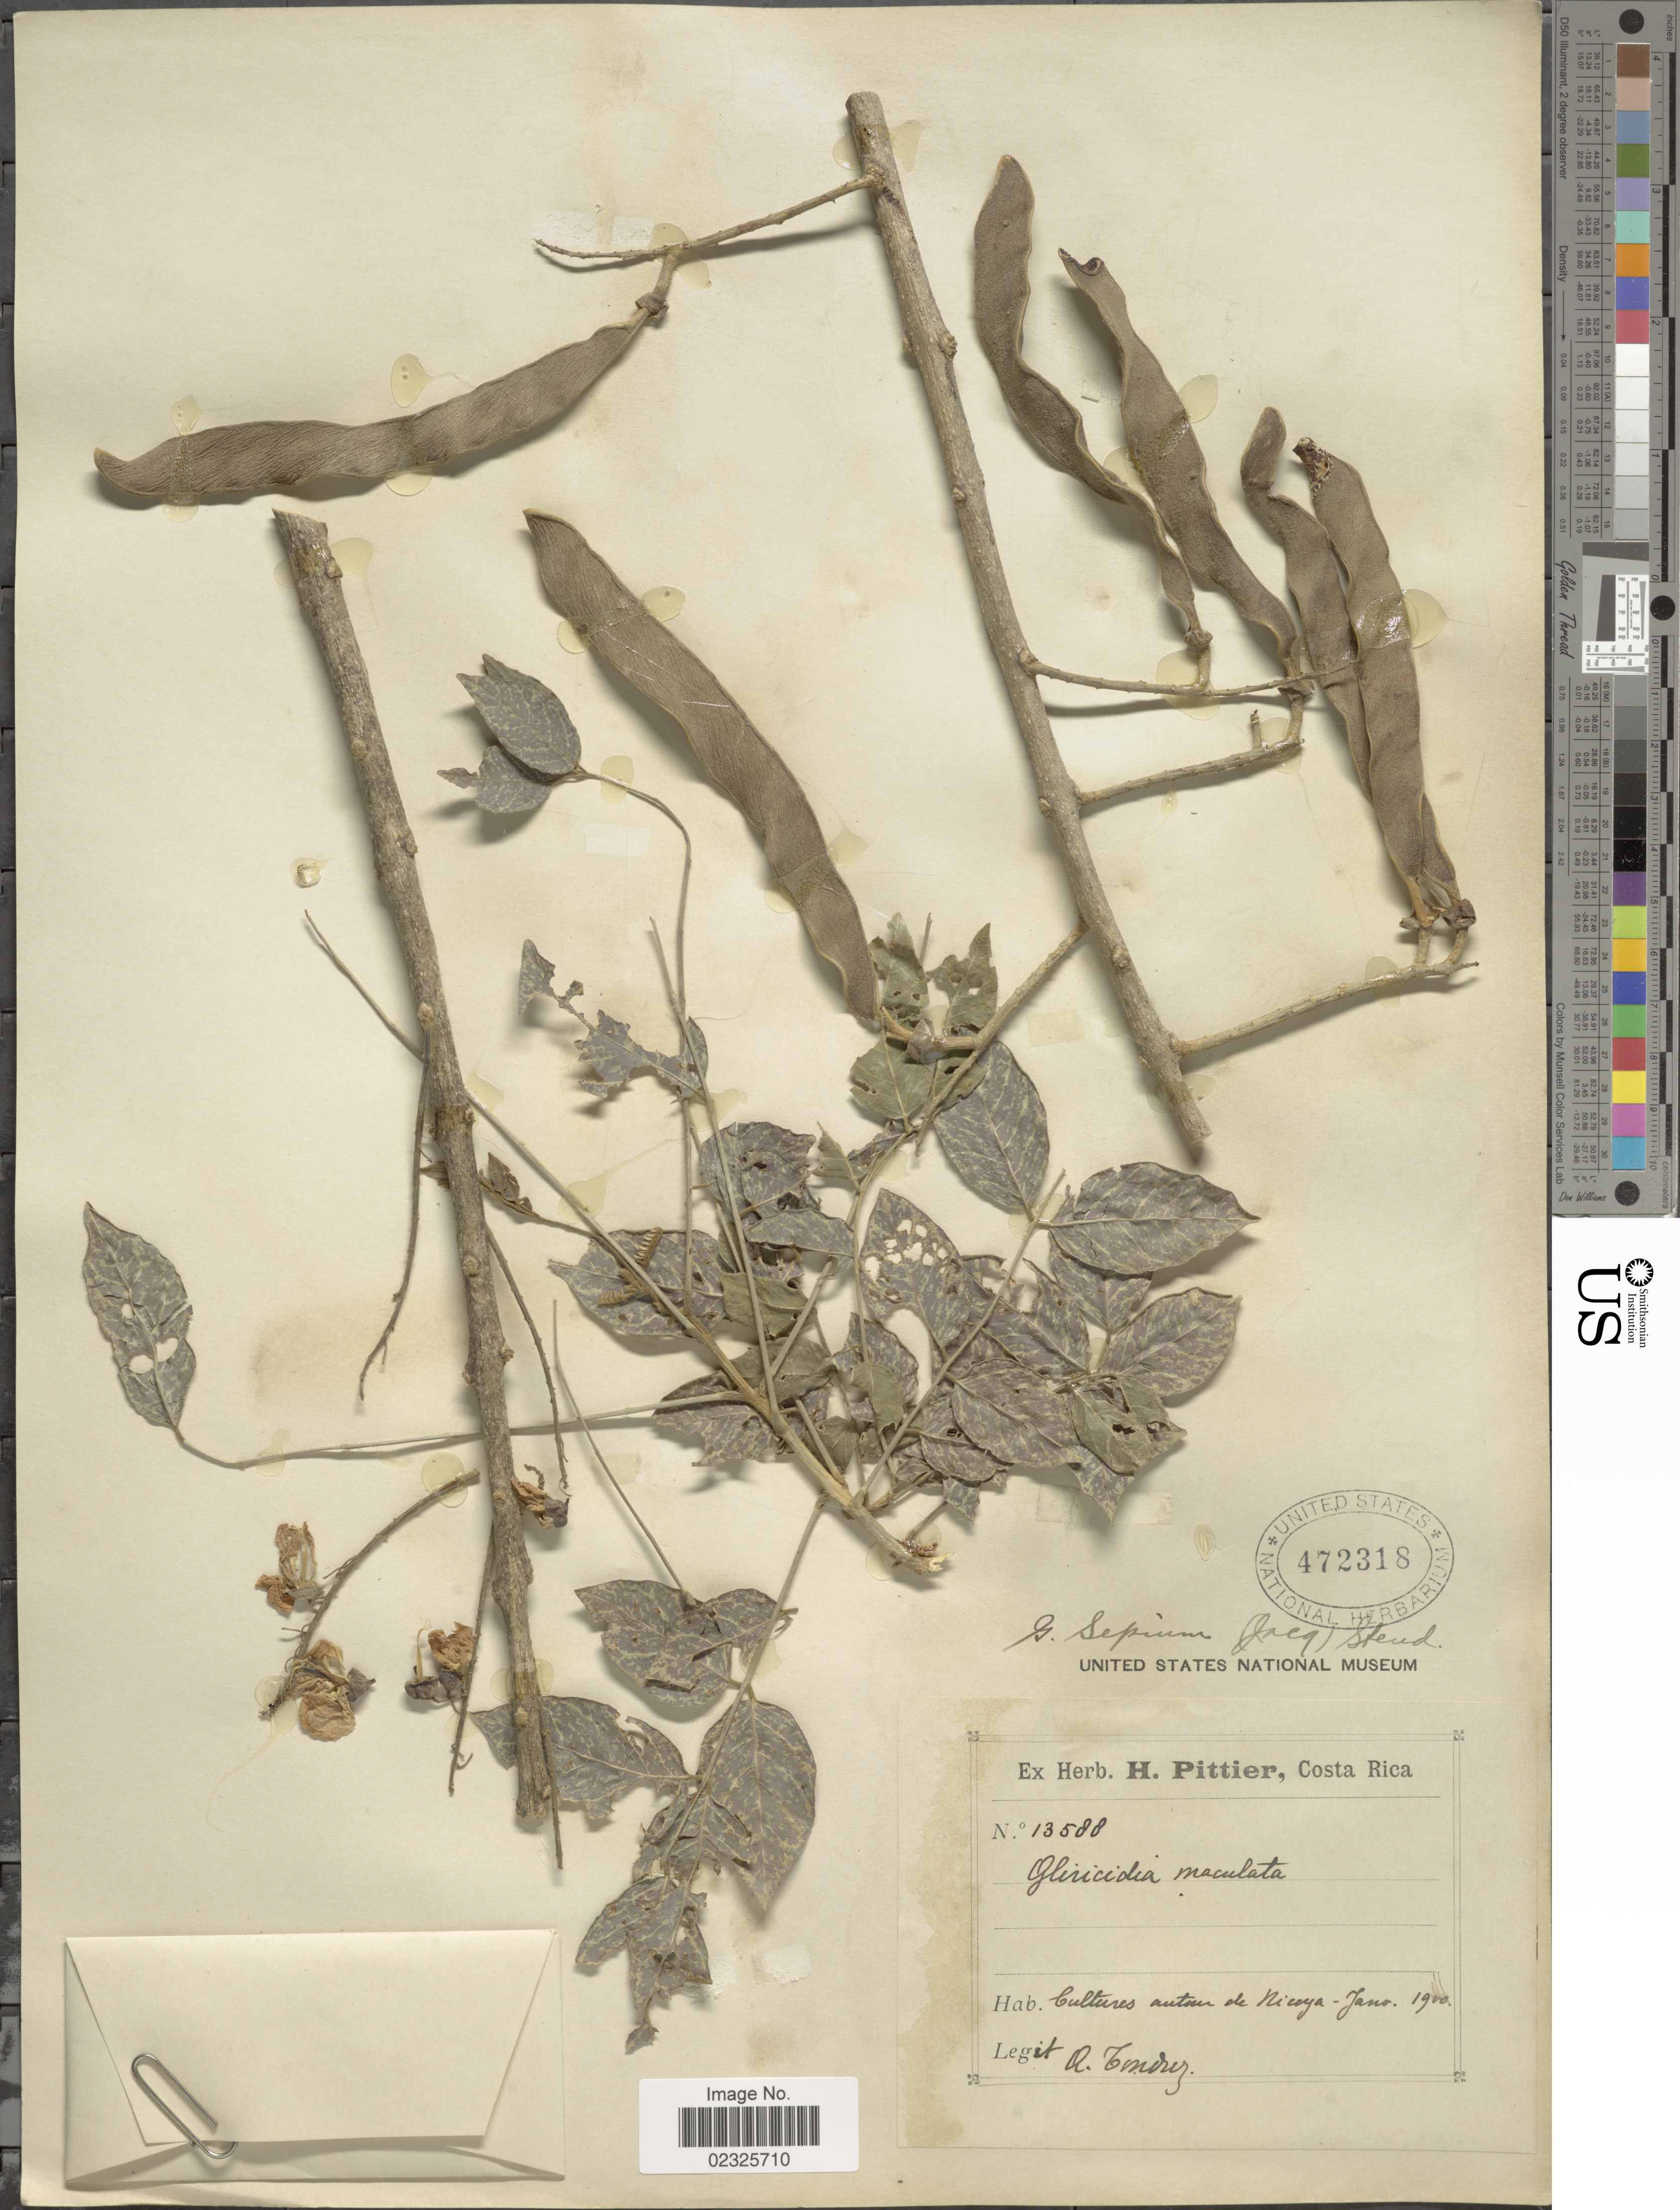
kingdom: Plantae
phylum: Tracheophyta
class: Magnoliopsida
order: Fabales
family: Fabaceae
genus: Gliricidia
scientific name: Gliricidia sepium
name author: (Jacq.) Kunth ex Walp.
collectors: A. Tonduz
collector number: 13588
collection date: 1900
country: Costa Rica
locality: Cultures autour de Nicoya- Jano.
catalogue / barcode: US 472318